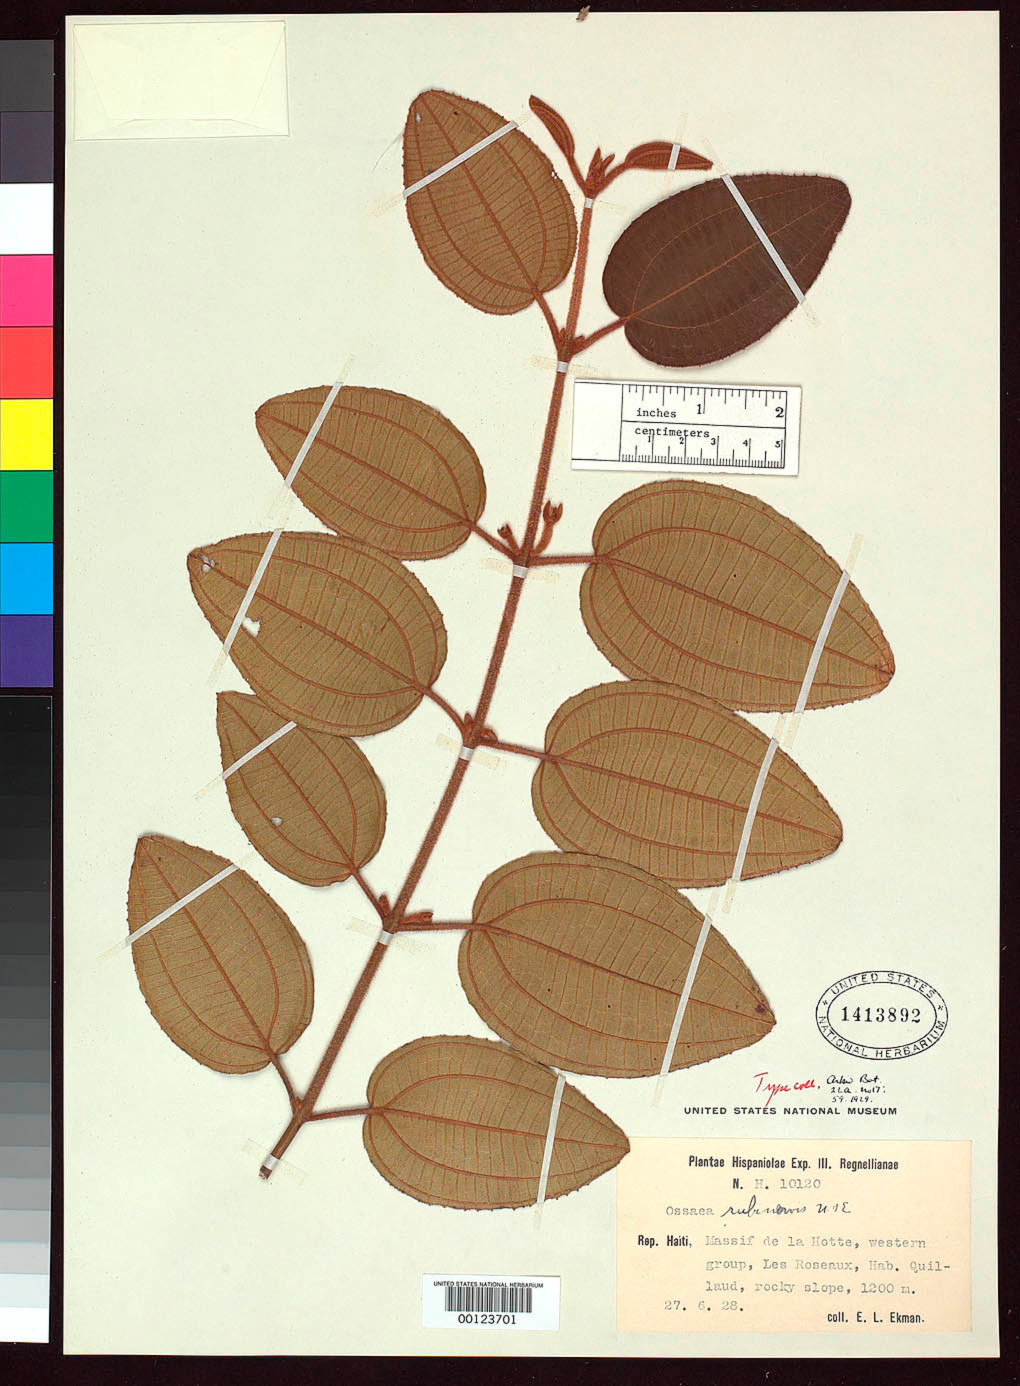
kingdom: Plantae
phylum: Tracheophyta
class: Magnoliopsida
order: Myrtales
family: Melastomataceae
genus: Ossaea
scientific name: Ossaea rubrinervis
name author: Urb. & Ekman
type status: Isotype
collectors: E. L. Ekman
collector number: H 10120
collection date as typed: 27 Jun 1928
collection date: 1928-06-27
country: Haiti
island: Hispaniola Island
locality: Massif de la Hotte in parte occidentali prope Roseaux.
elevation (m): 1200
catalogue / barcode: US 1413892